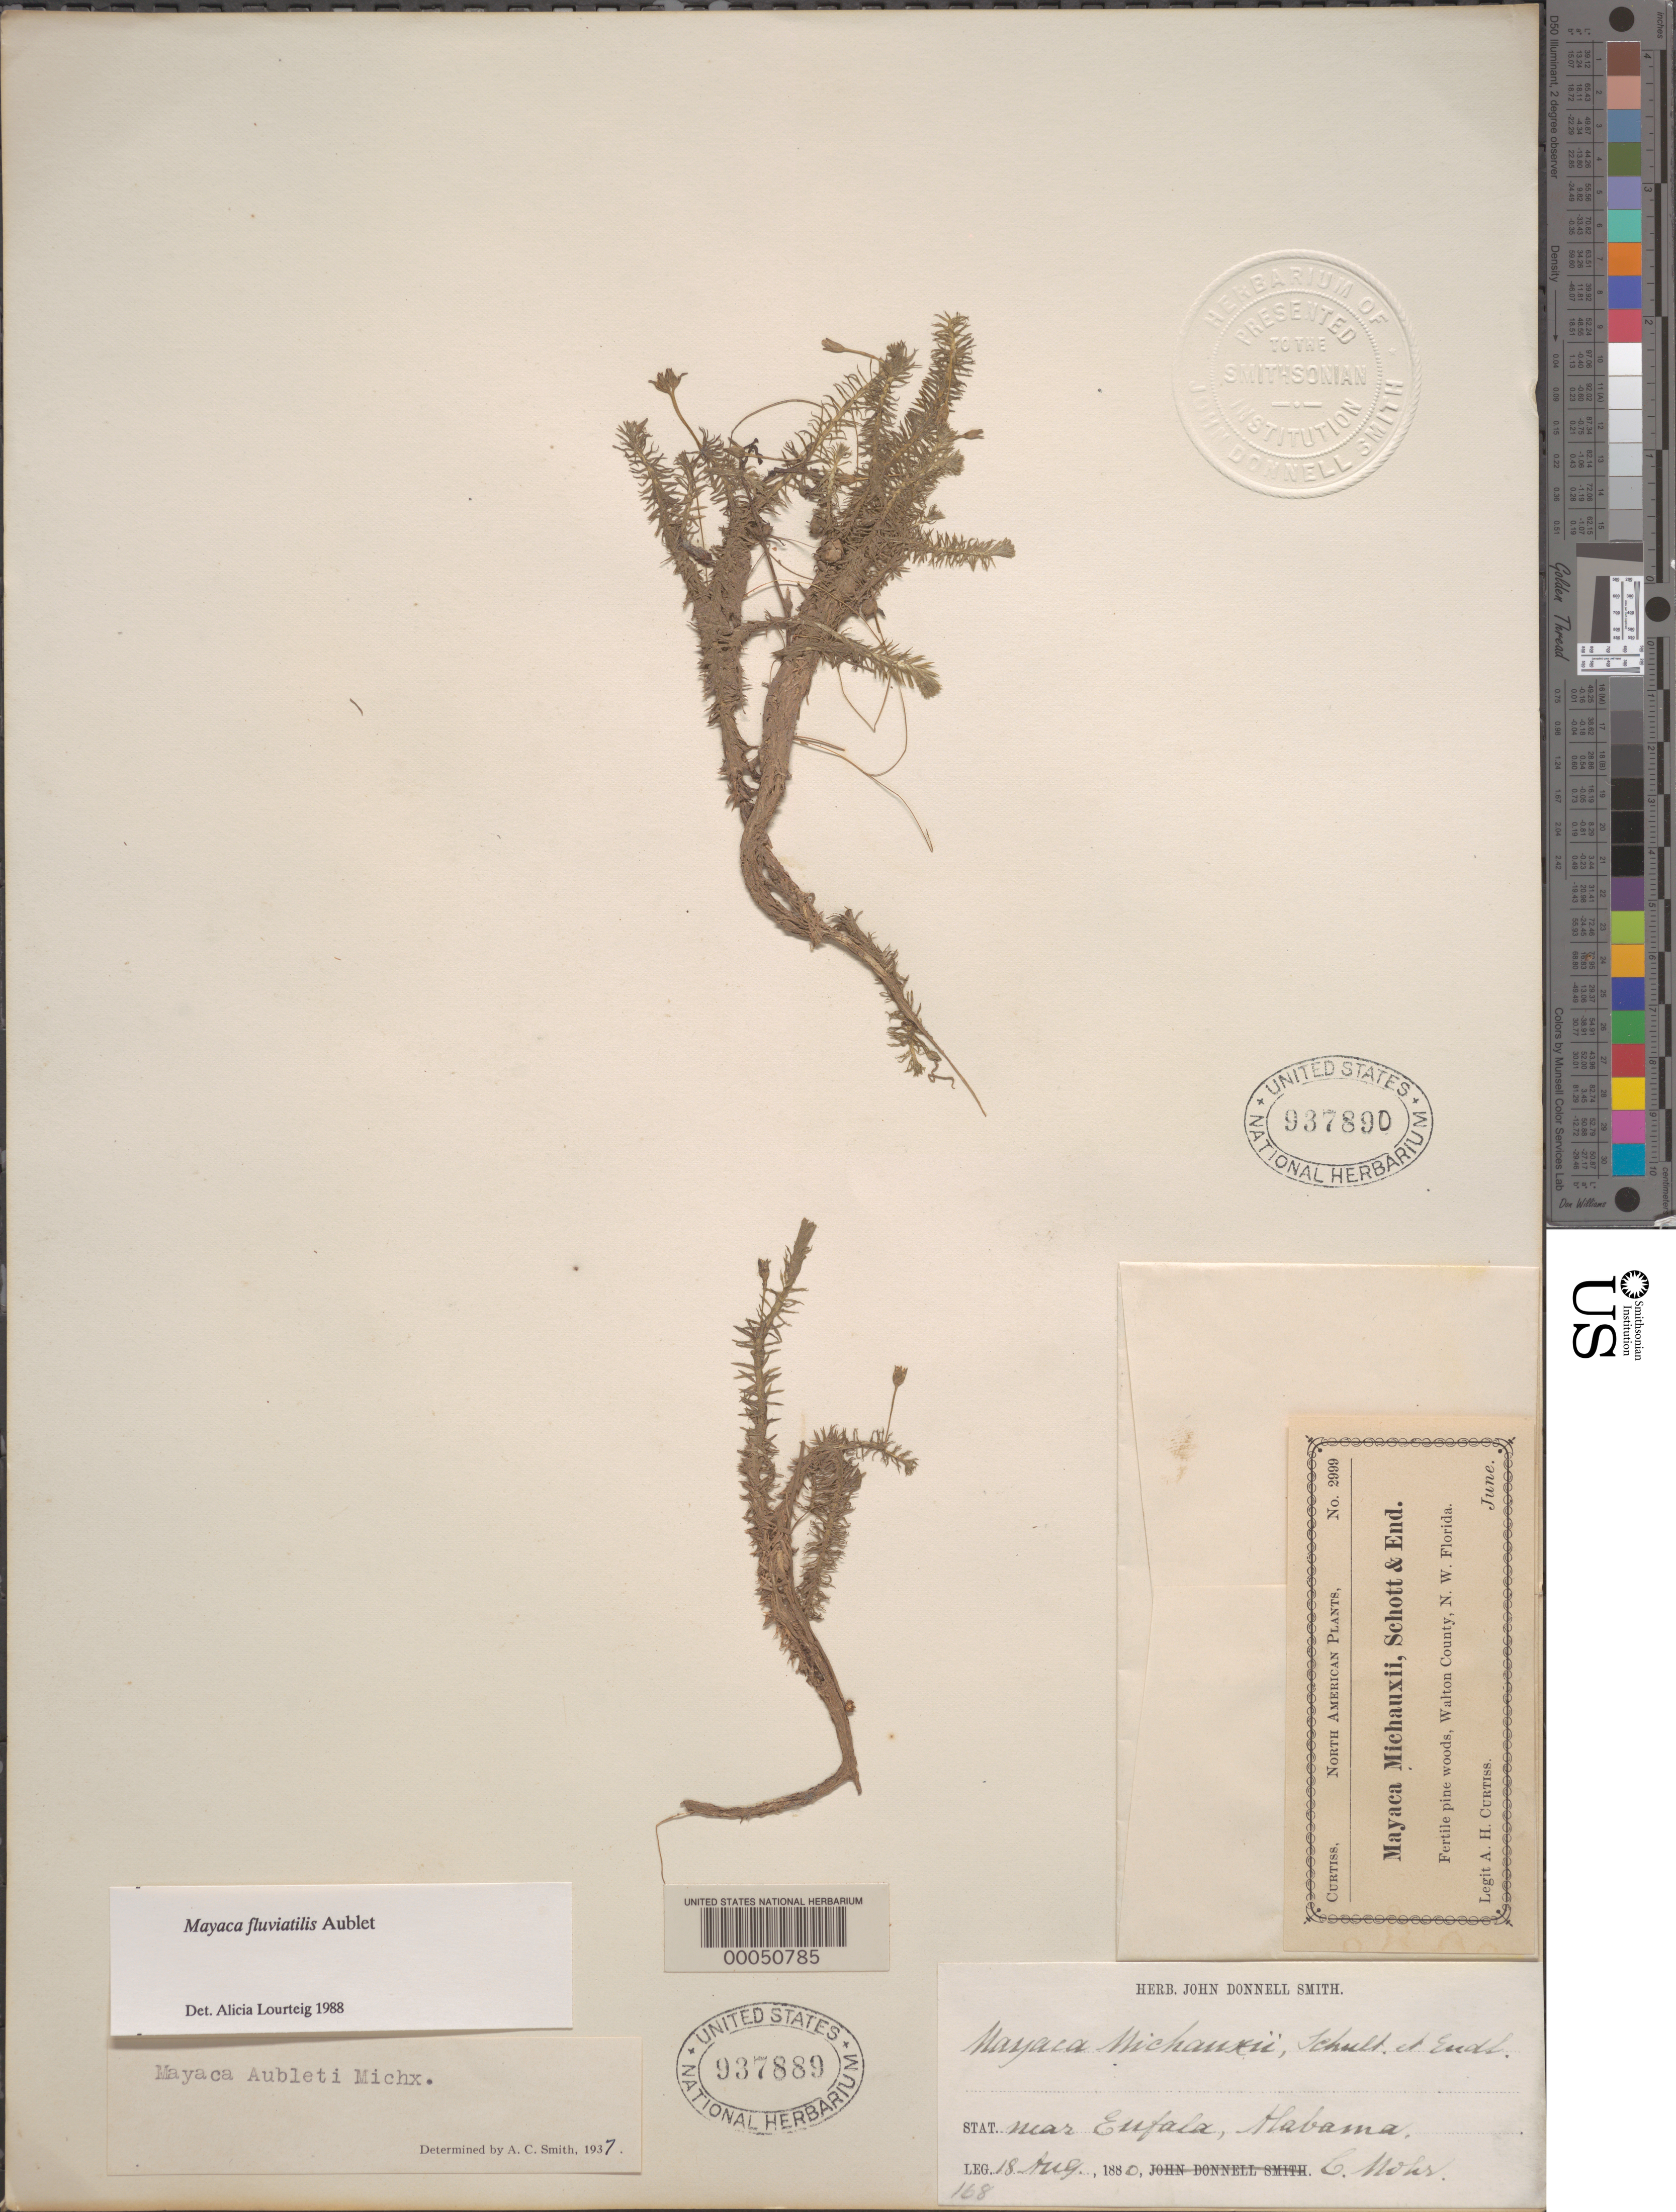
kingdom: Plantae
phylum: Tracheophyta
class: Liliopsida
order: Poales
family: Mayacaceae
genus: Mayaca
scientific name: Mayaca fluviatilis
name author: Aubl.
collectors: C. T. Mohr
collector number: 168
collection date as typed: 18 Aug 1880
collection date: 1880-08-18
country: United States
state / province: Alabama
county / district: Barbour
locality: Eufala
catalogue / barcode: US 937889